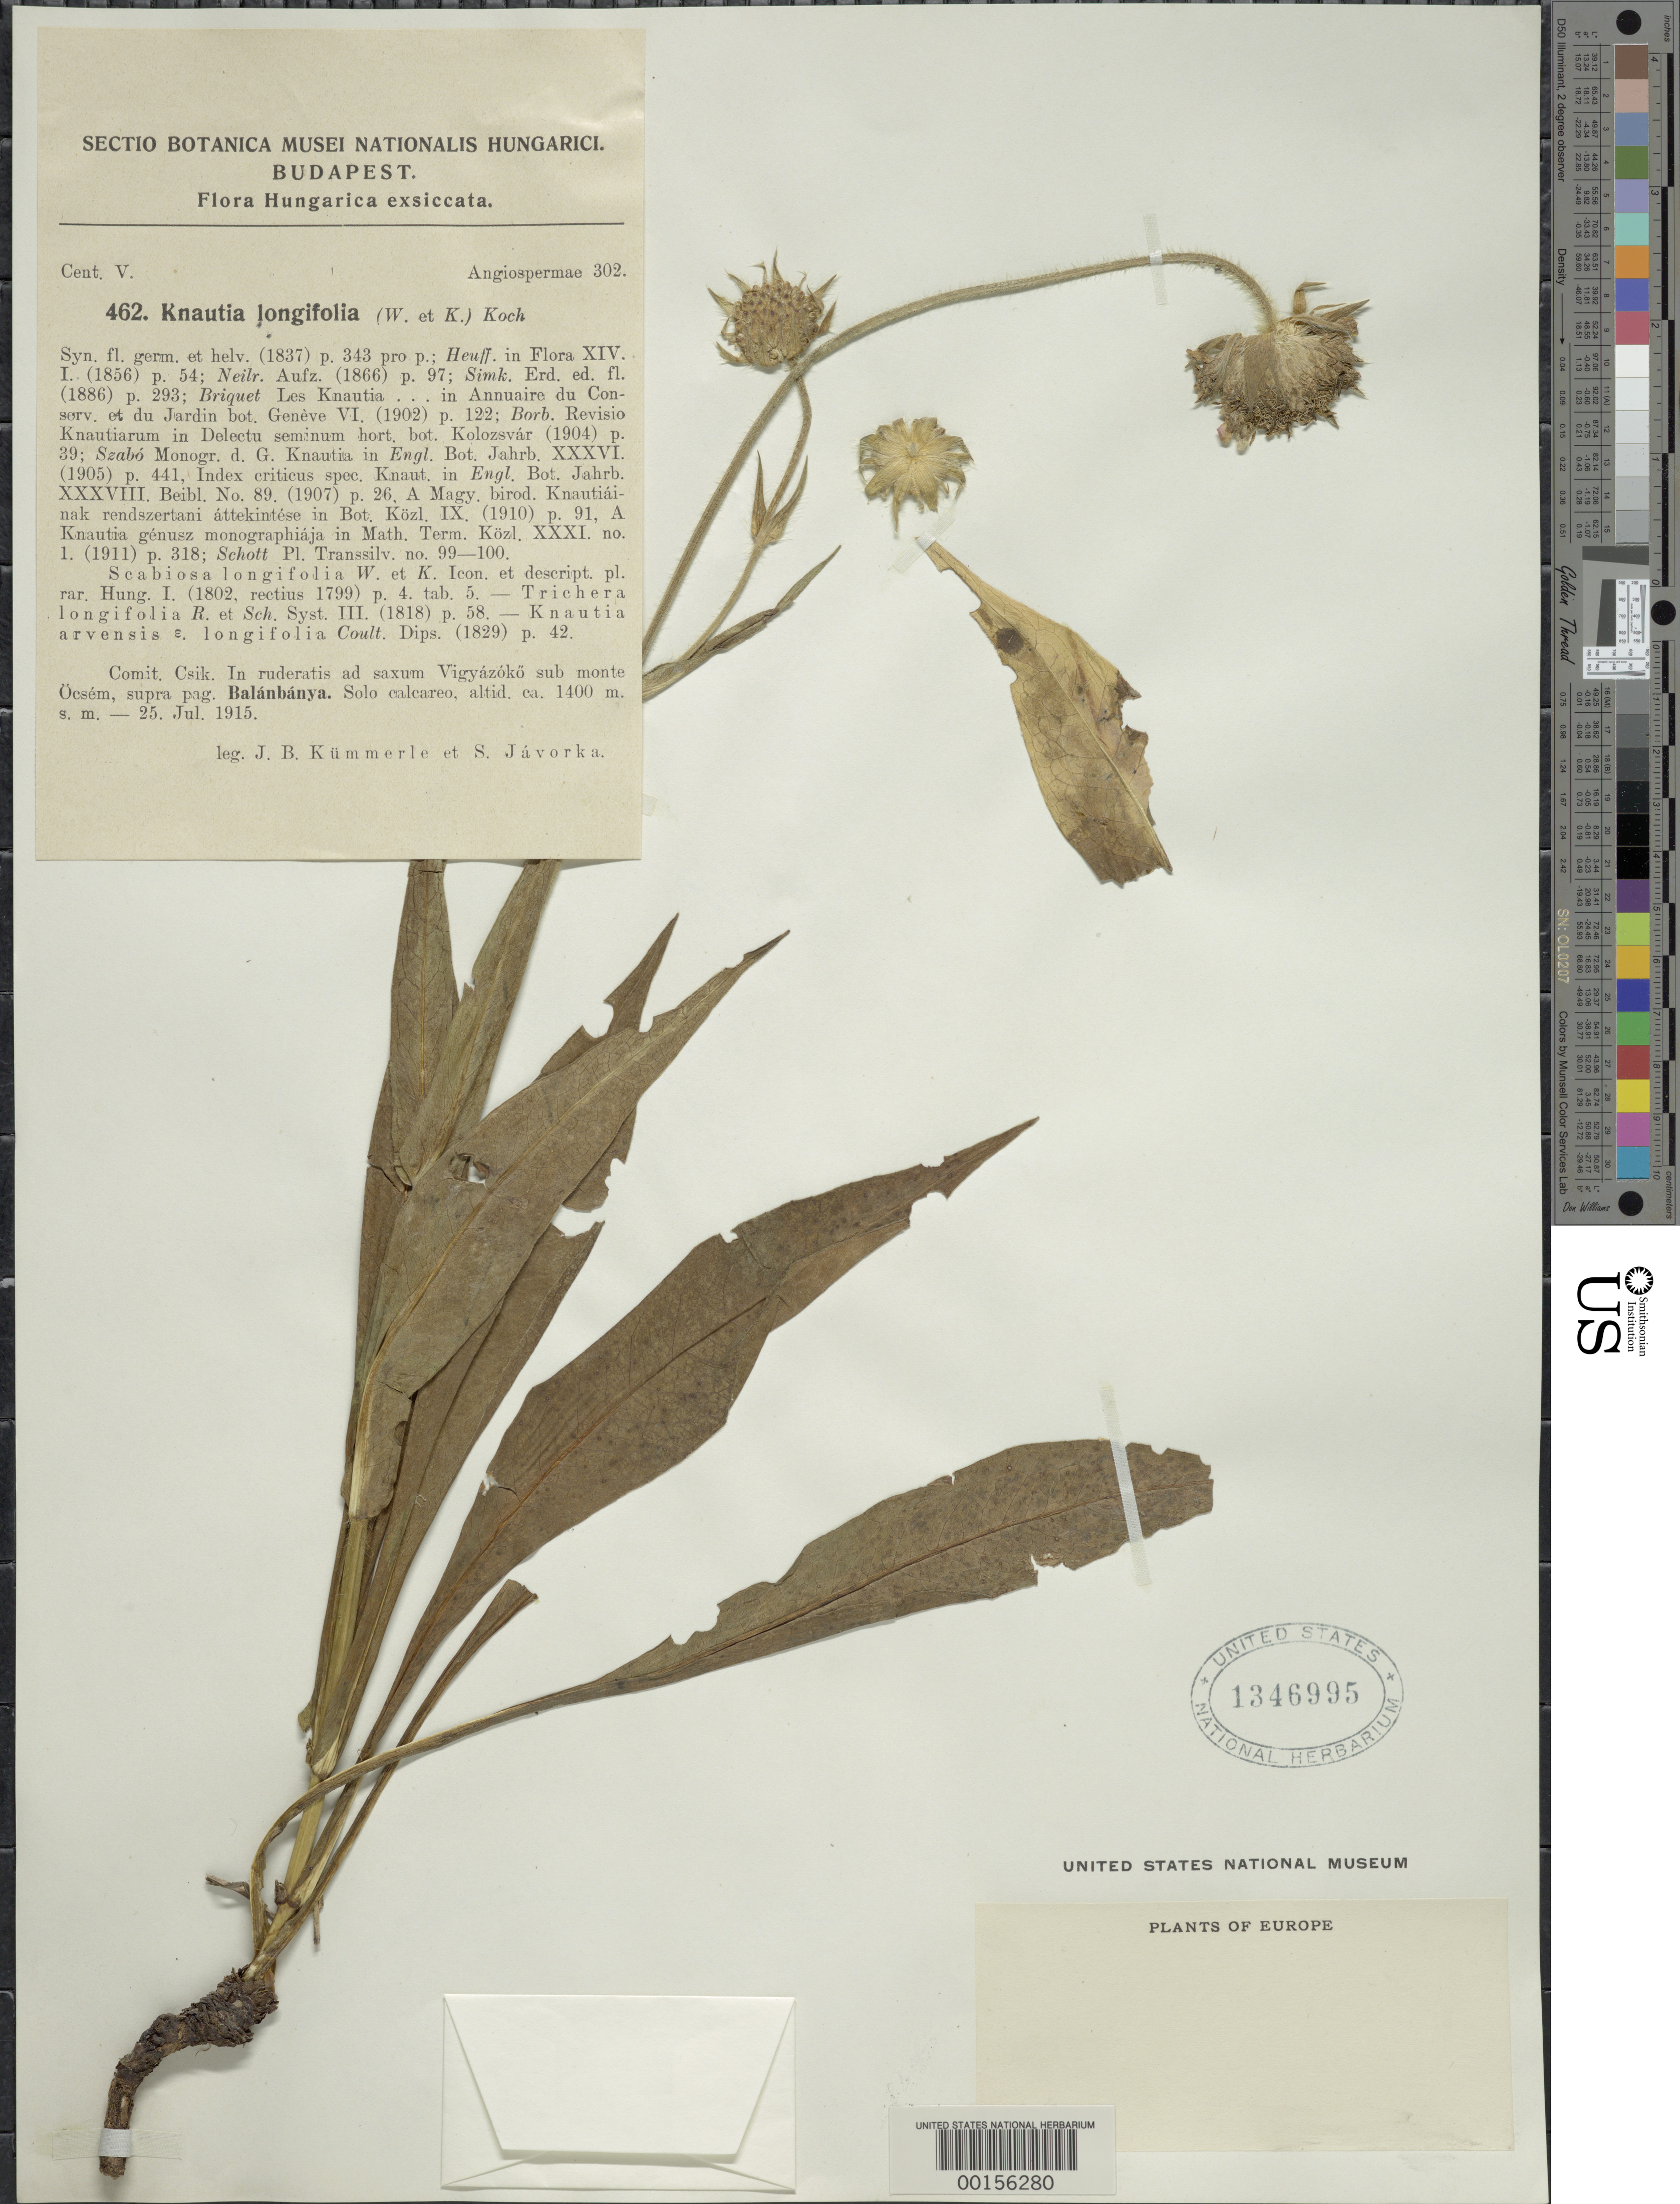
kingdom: Plantae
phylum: Tracheophyta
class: Magnoliopsida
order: Dipsacales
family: Caprifoliaceae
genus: Knautia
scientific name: Knautia longifolia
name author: (Waldst. & Kit.) W.D.J. Koch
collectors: J. Kummerle & S. Javorka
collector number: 462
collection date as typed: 25 Jul 1915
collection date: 1915-07-25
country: Hungary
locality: Balanbanya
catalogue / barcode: US 1346995